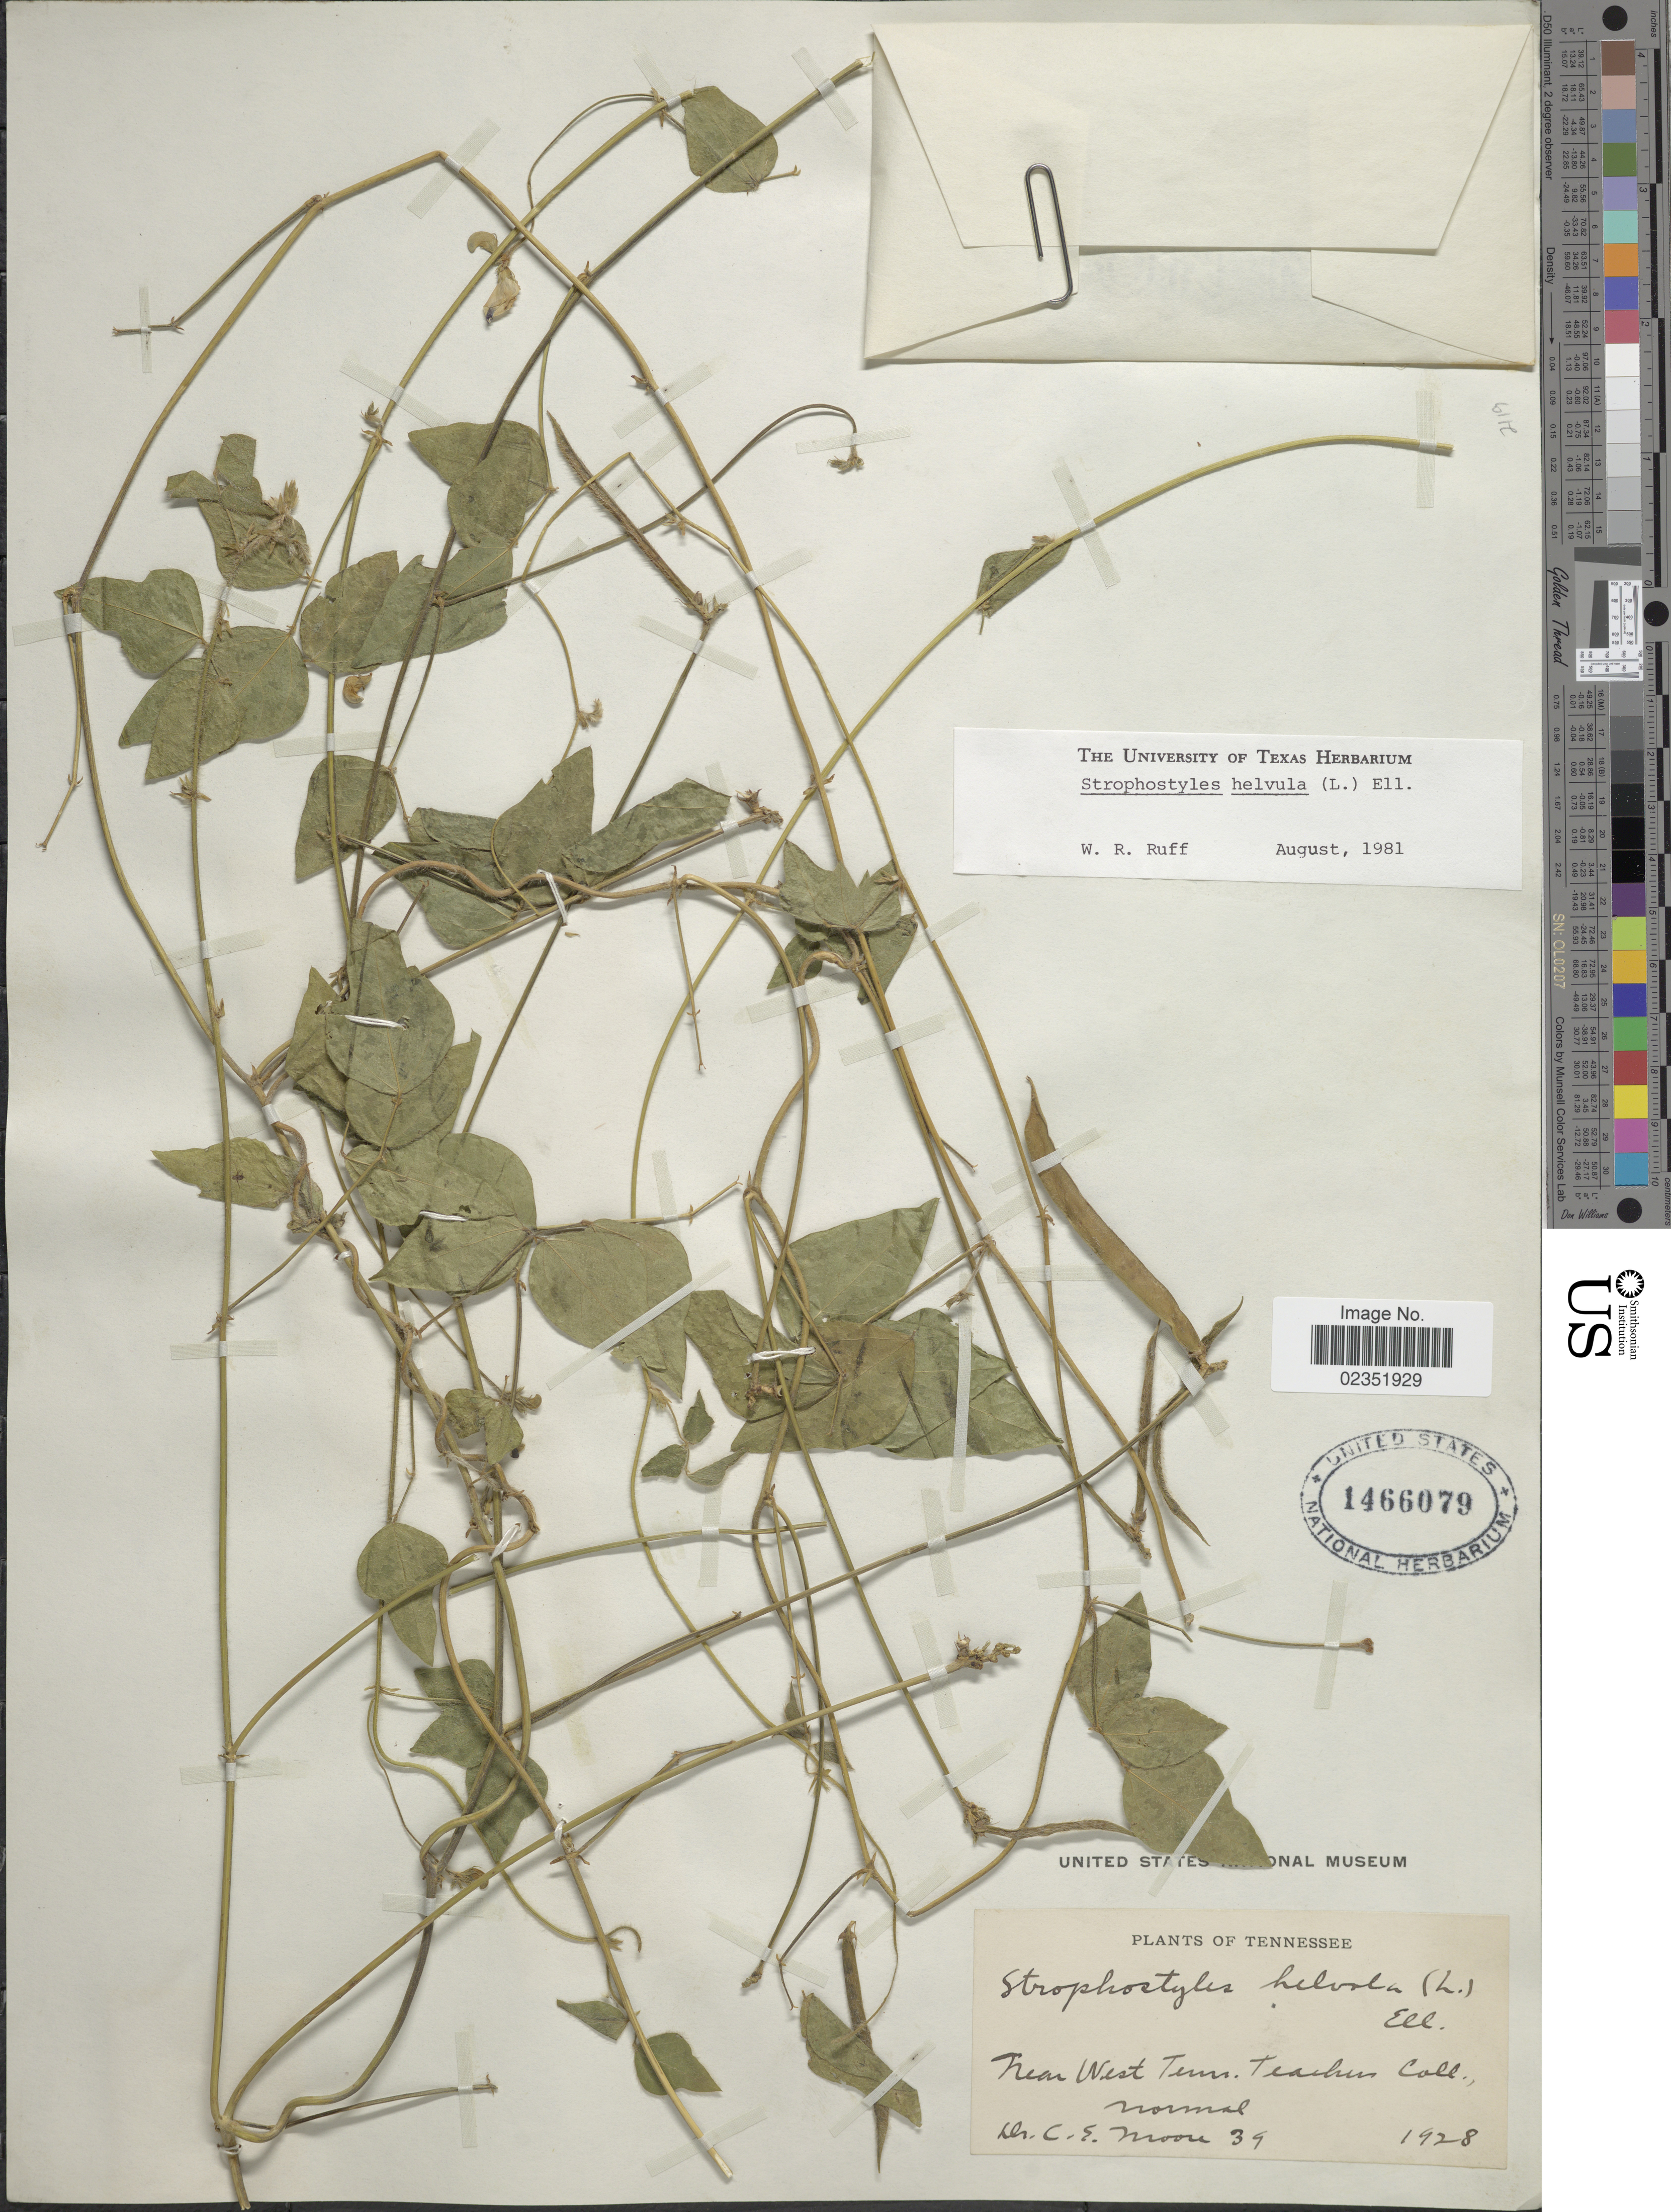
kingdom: Plantae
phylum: Tracheophyta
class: Magnoliopsida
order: Fabales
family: Fabaceae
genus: Strophostyles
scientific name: Strophostyles helvola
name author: (L.) Elliott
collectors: C. Moon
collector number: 39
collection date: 1928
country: United States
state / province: Tennessee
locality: Near West Tenn. Teachers Coll.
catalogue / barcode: US 1466079